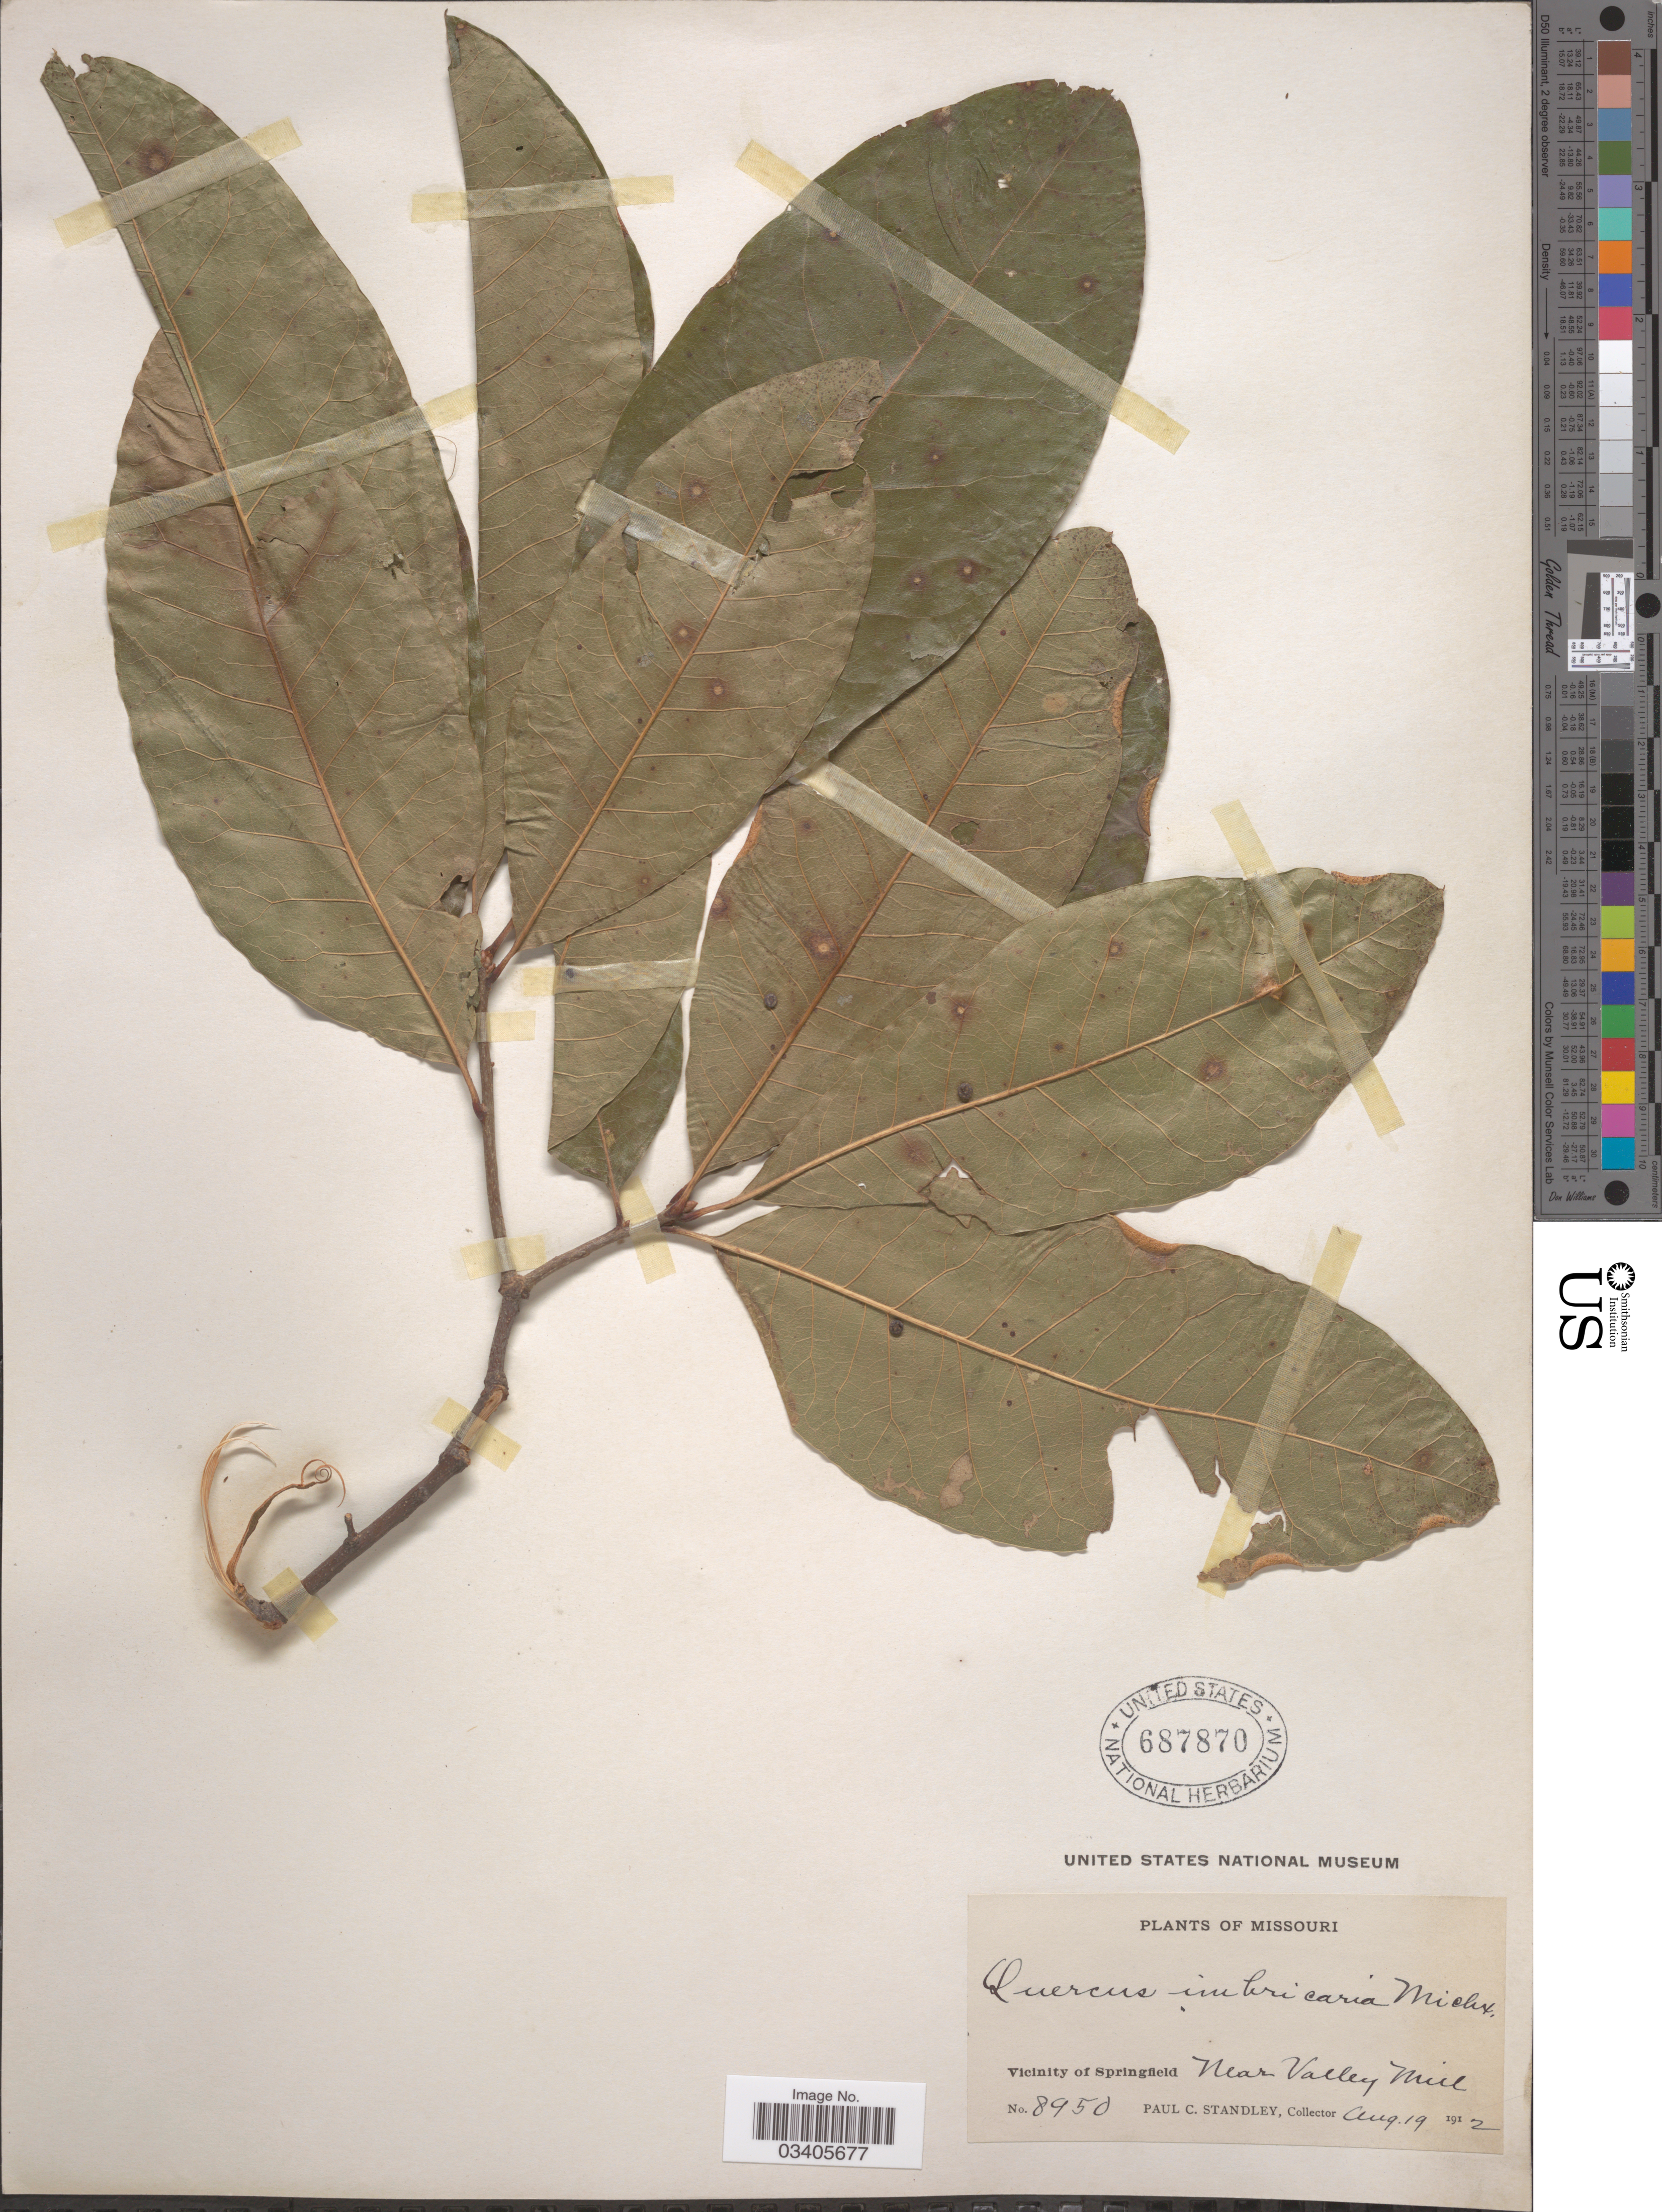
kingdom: Plantae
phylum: Tracheophyta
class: Magnoliopsida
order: Fagales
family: Fagaceae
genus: Quercus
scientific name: Quercus imbricaria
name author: Michx.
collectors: P. C. Standley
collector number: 8950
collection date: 1912-08-19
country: United States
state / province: Missouri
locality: Vicinity of Springfield. Near Valley Mill.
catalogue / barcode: US 687870